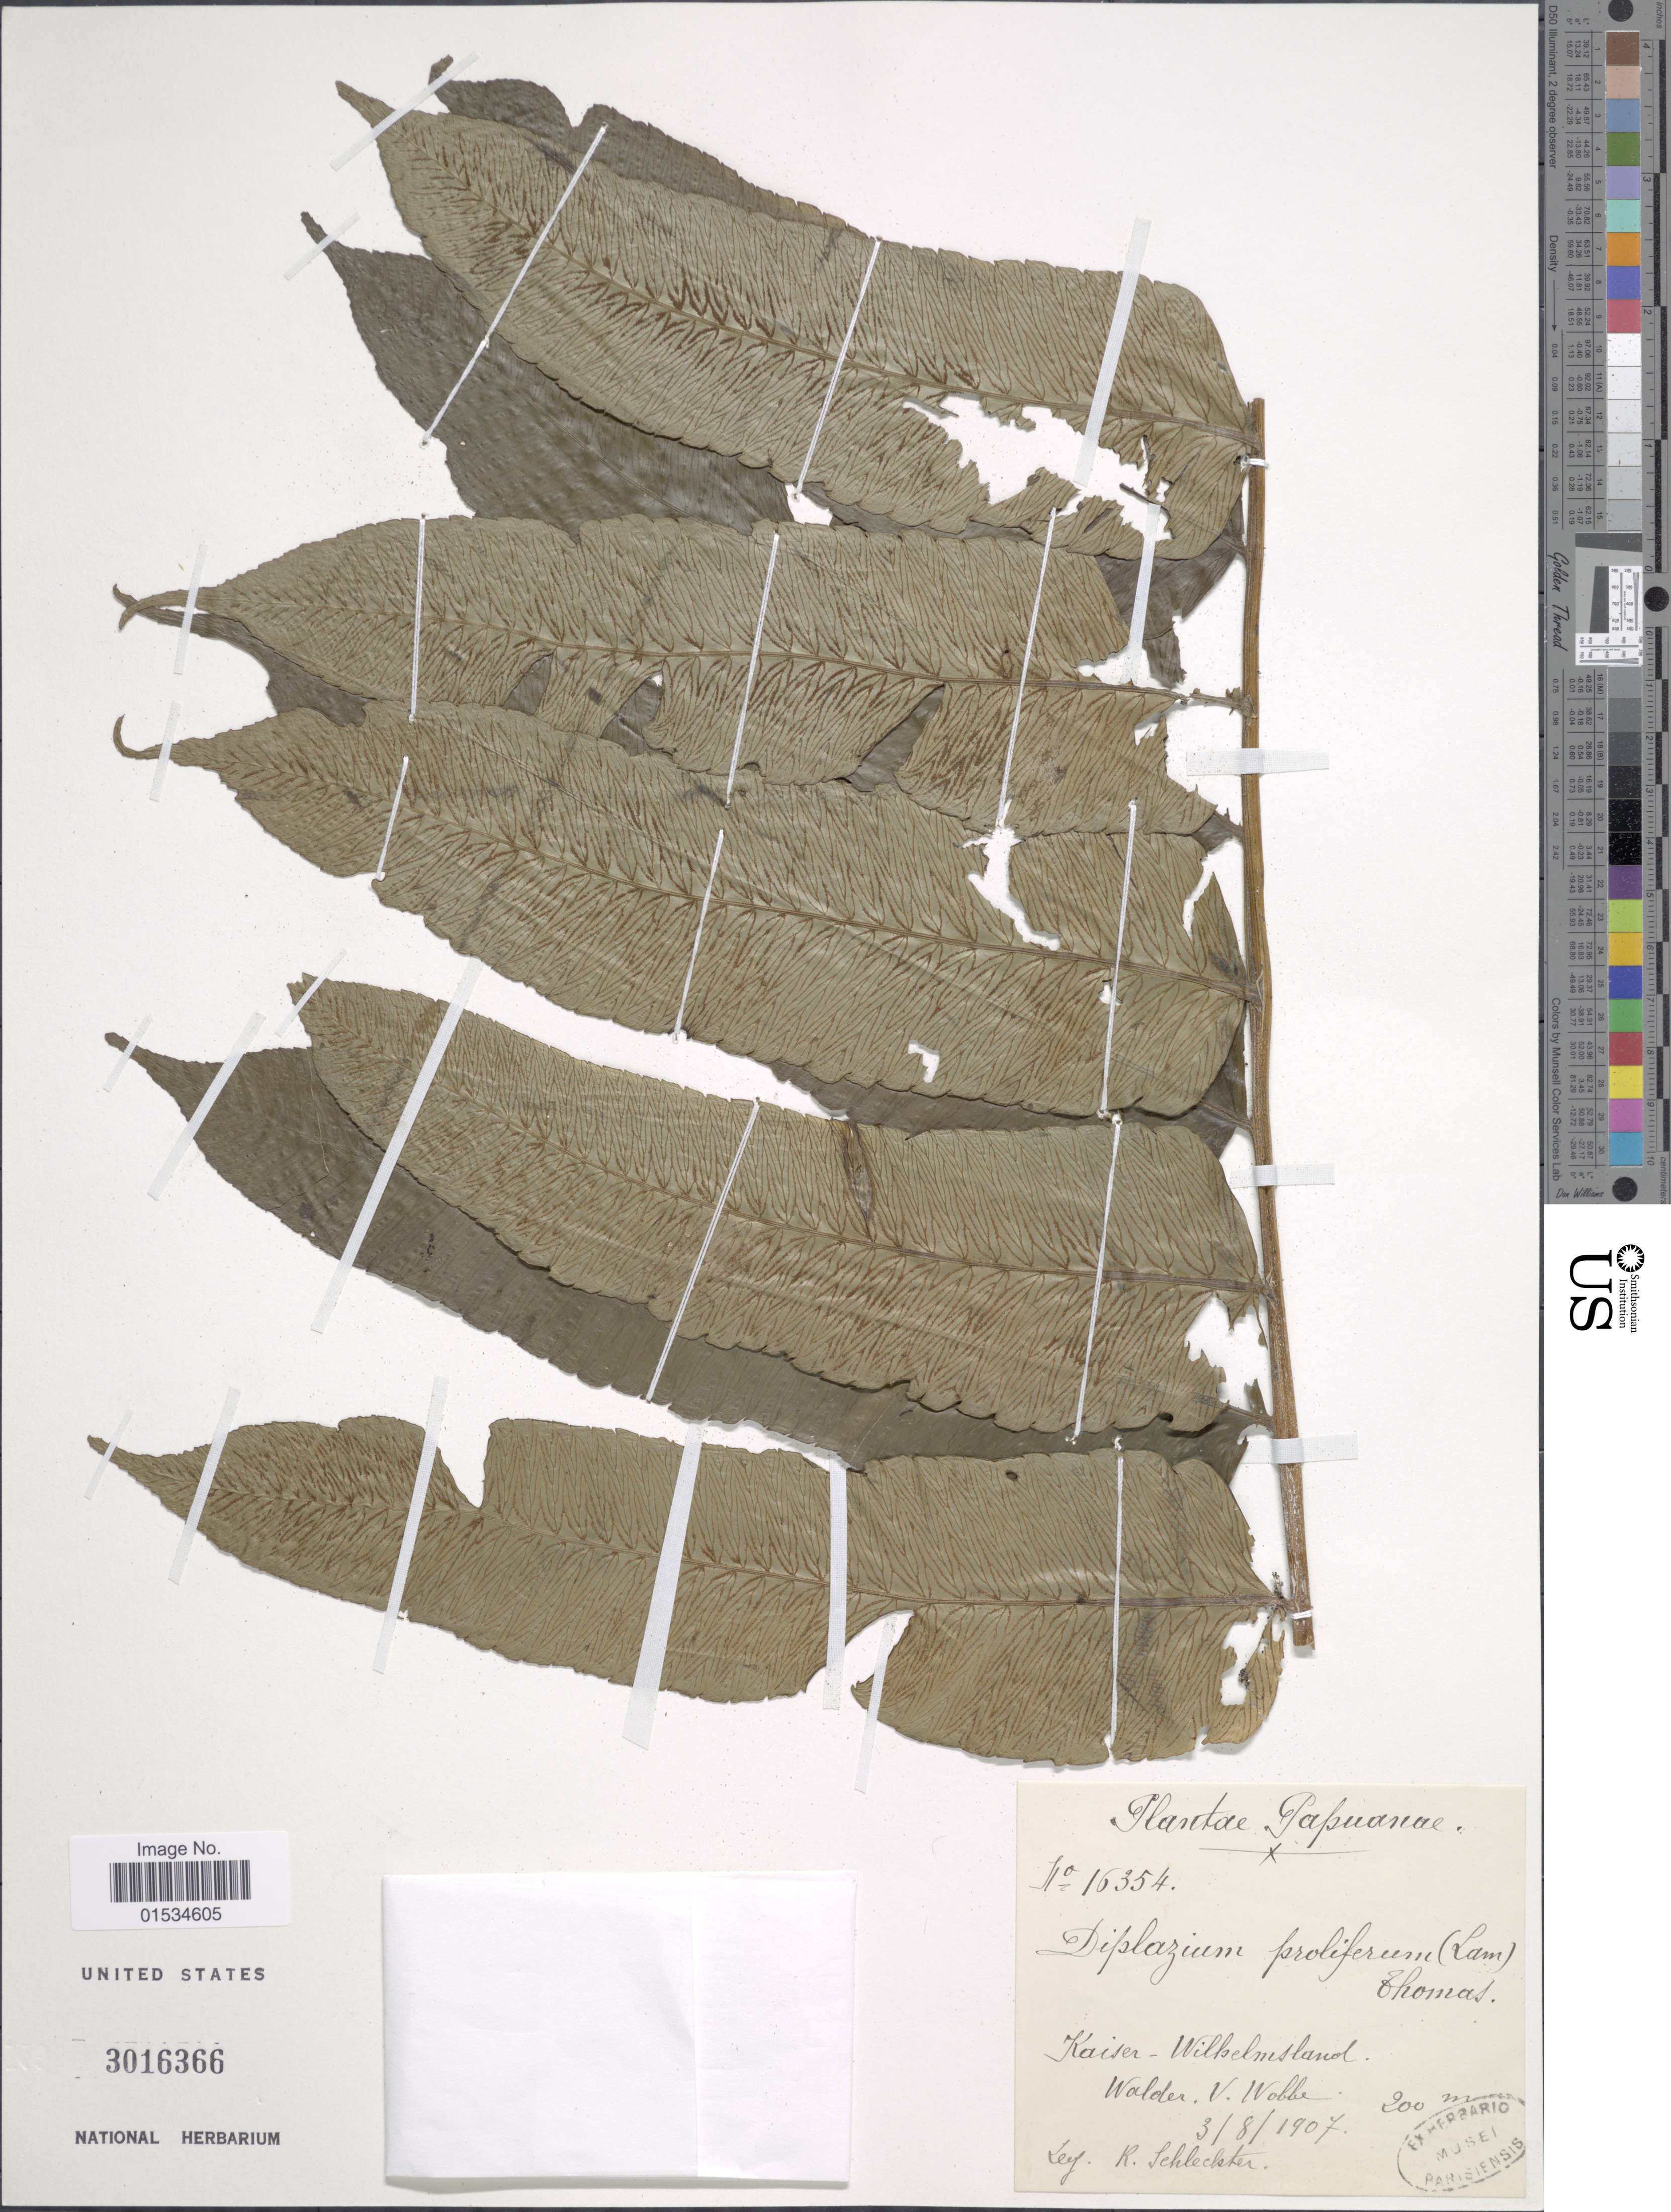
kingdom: Plantae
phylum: Tracheophyta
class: Polypodiopsida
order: Polypodiales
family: Athyriaceae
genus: Diplazium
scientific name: Diplazium accendens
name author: Blume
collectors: F. R. R. Schlechter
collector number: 16354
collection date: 1907-08-03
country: Papua New Guinea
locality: Kaiser-Wilhelmsland. Wälder v. Wobbe.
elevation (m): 200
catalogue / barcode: US 3016366